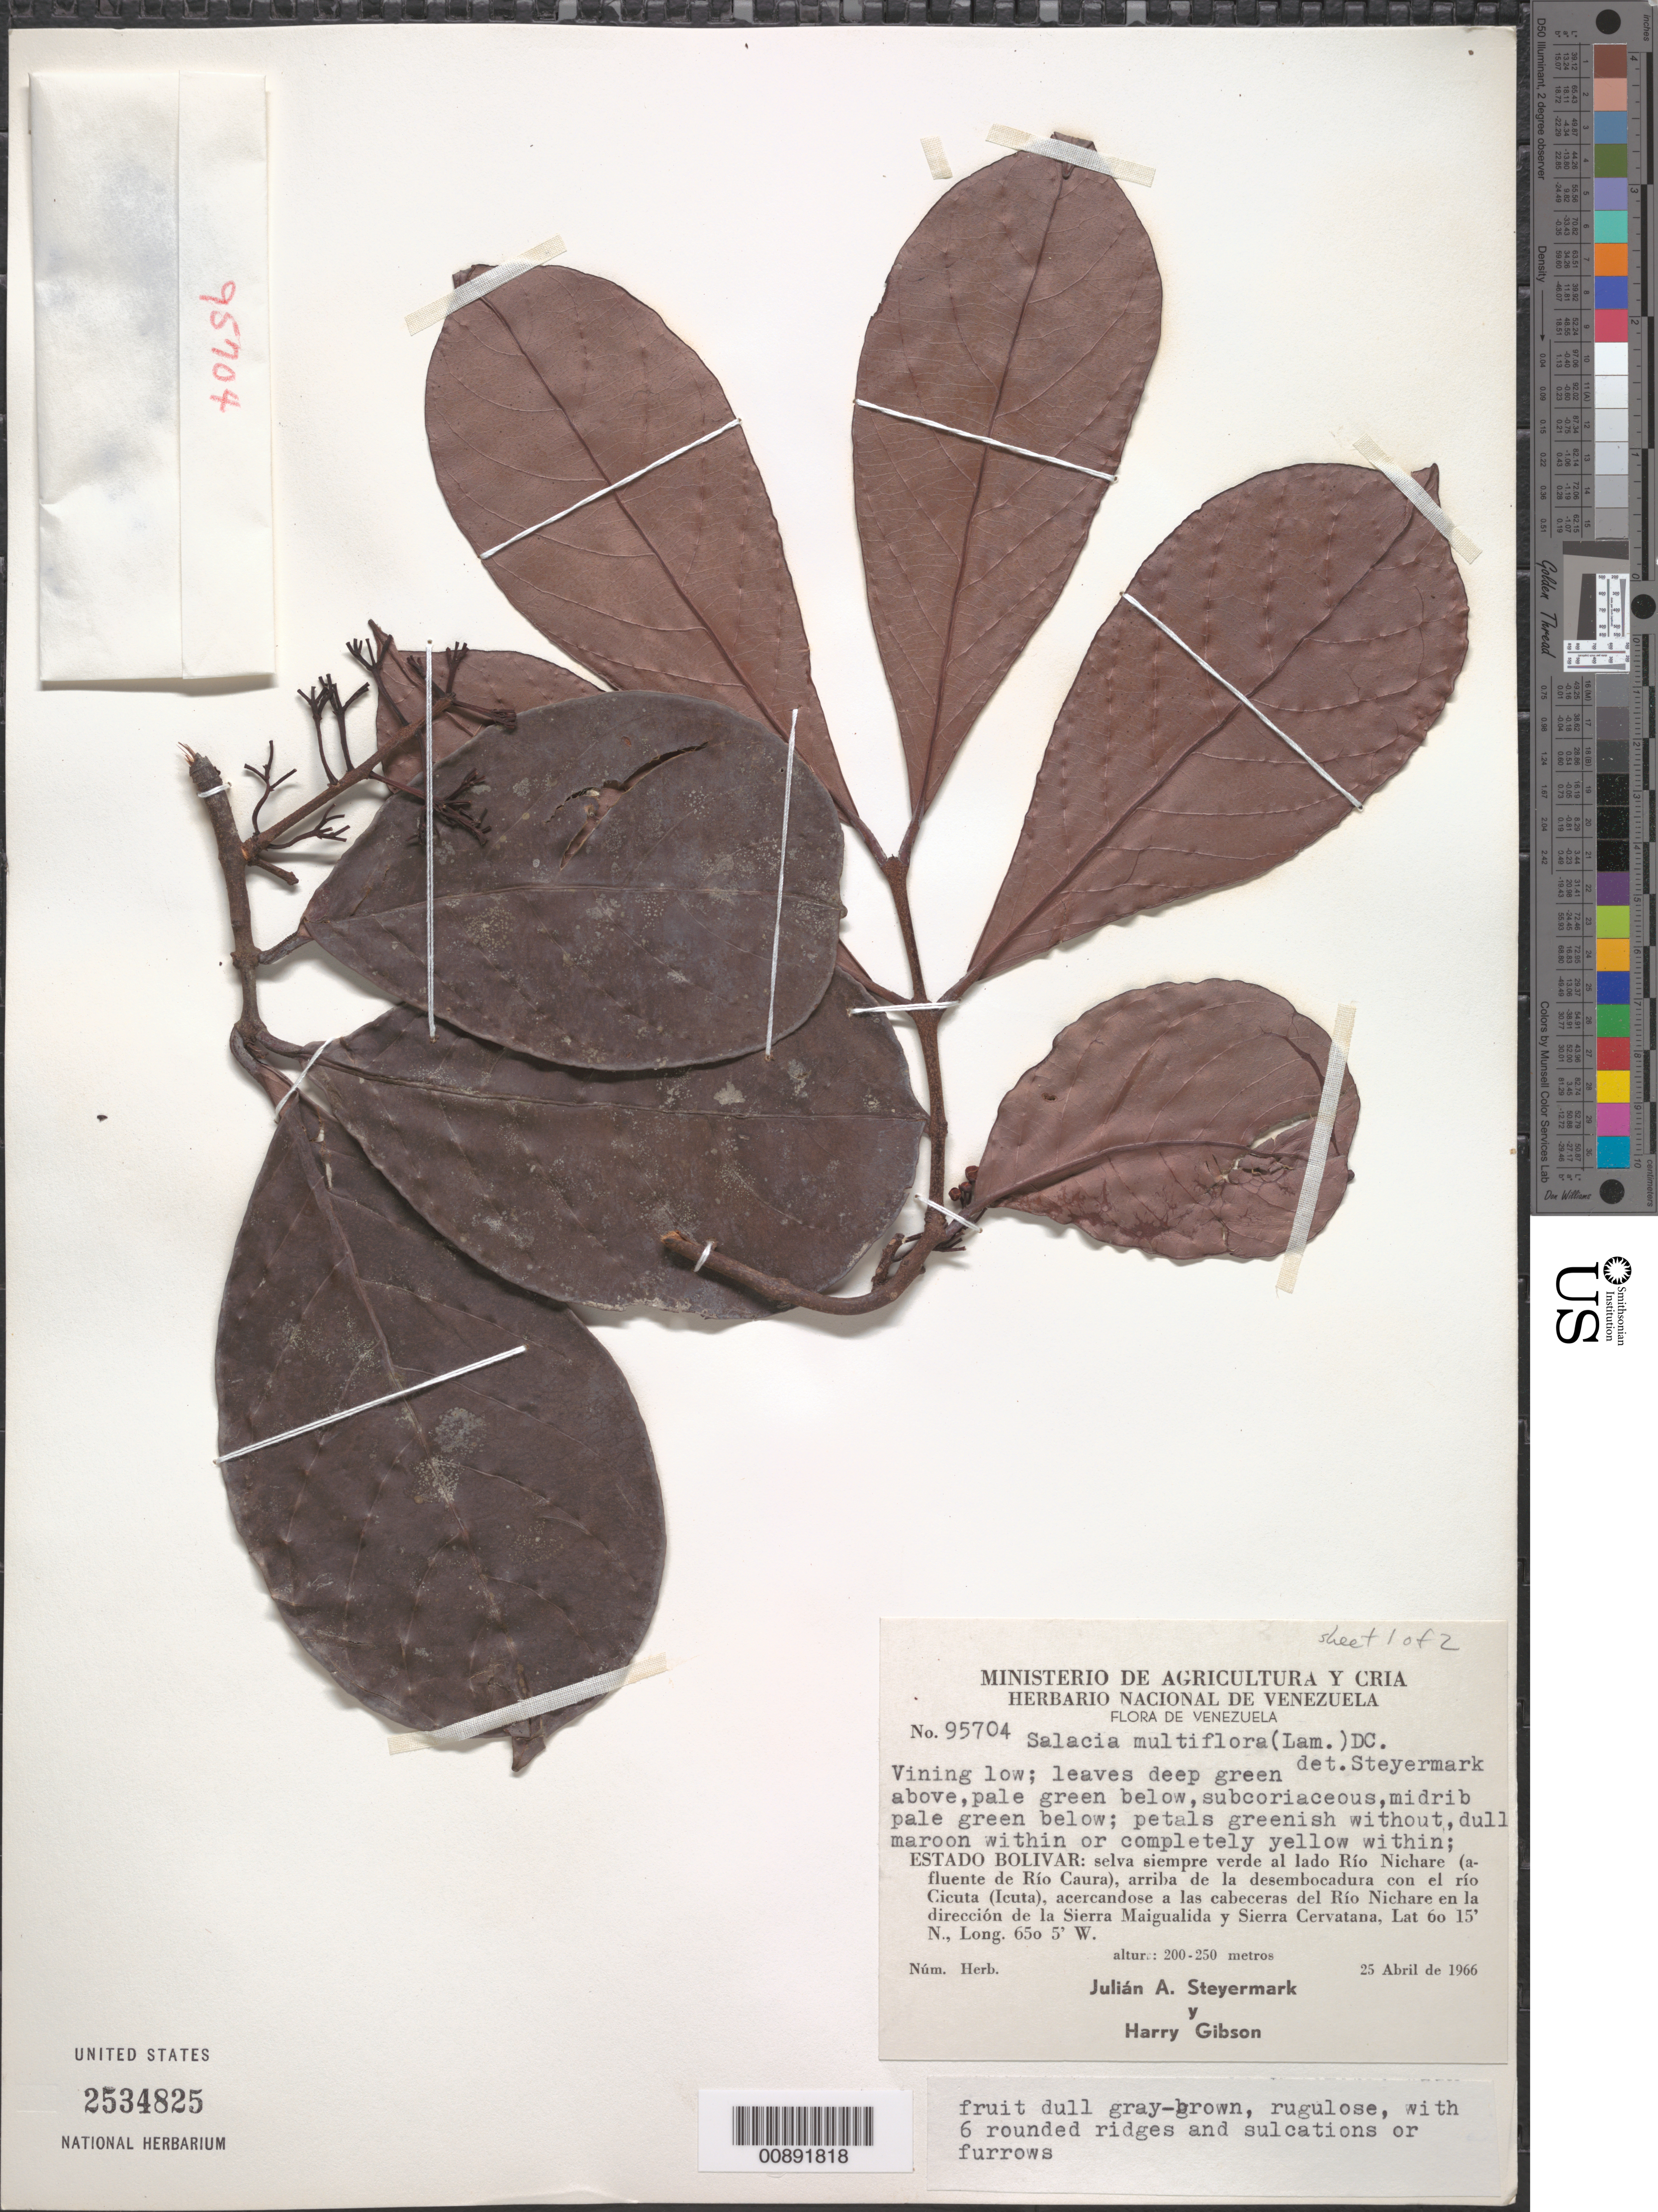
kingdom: Plantae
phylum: Tracheophyta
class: Magnoliopsida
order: Celastrales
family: Celastraceae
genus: Salacia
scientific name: Salacia multiflora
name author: (Lam.) DC.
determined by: Steyermark, Julian A., (VEN)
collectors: J. Steyermark & H. Gibson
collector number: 95704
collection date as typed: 25-Apr-66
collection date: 1966-04-25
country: Venezuela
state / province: Bolívar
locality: Río Nichare, near mouth of Río Cicuta, acercandose a las cabeceras del Río Nichare en la direccion de la Sierra Maigualida y Sierra Cervatana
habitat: Selva siempre verde al lado rio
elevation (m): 200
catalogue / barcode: US 2534825